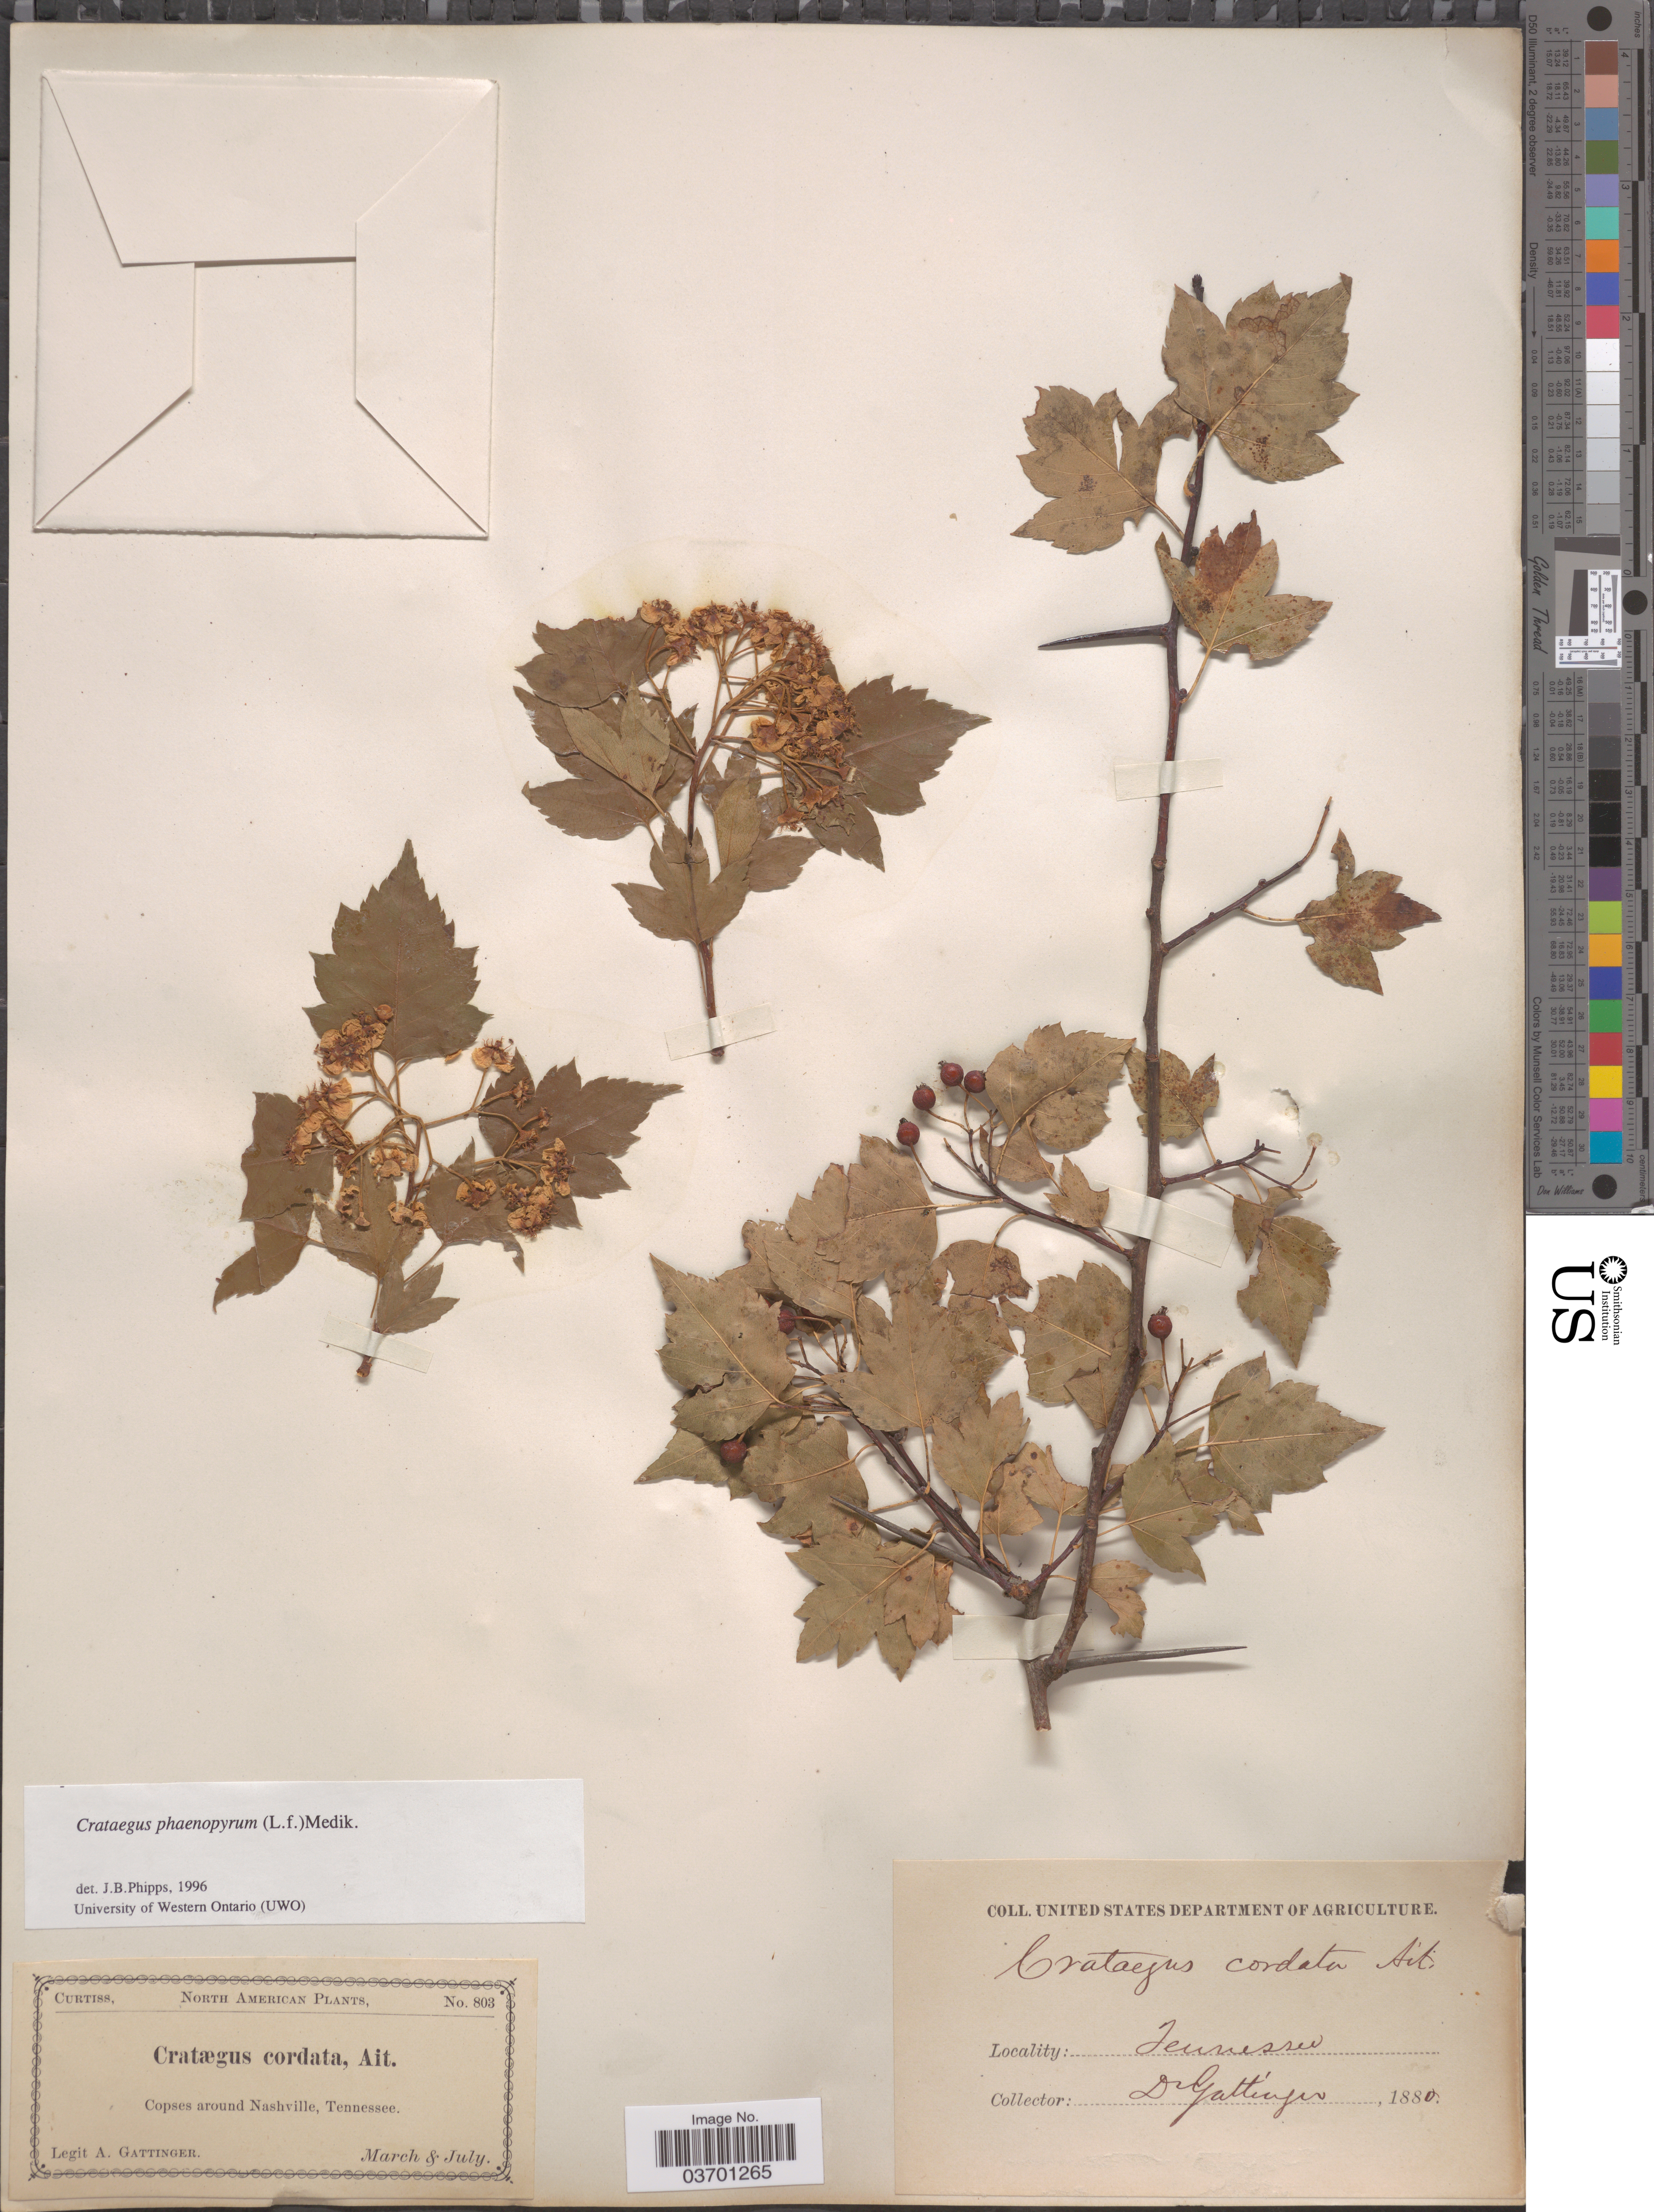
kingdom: Plantae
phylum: Tracheophyta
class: Magnoliopsida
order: Rosales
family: Rosaceae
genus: Crataegus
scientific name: Crataegus phaenopyrum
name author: (L. f.) Medik.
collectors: A. Gattinger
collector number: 803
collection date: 1880-03/1880-07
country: United States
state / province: Tennessee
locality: Copses around Nashville.